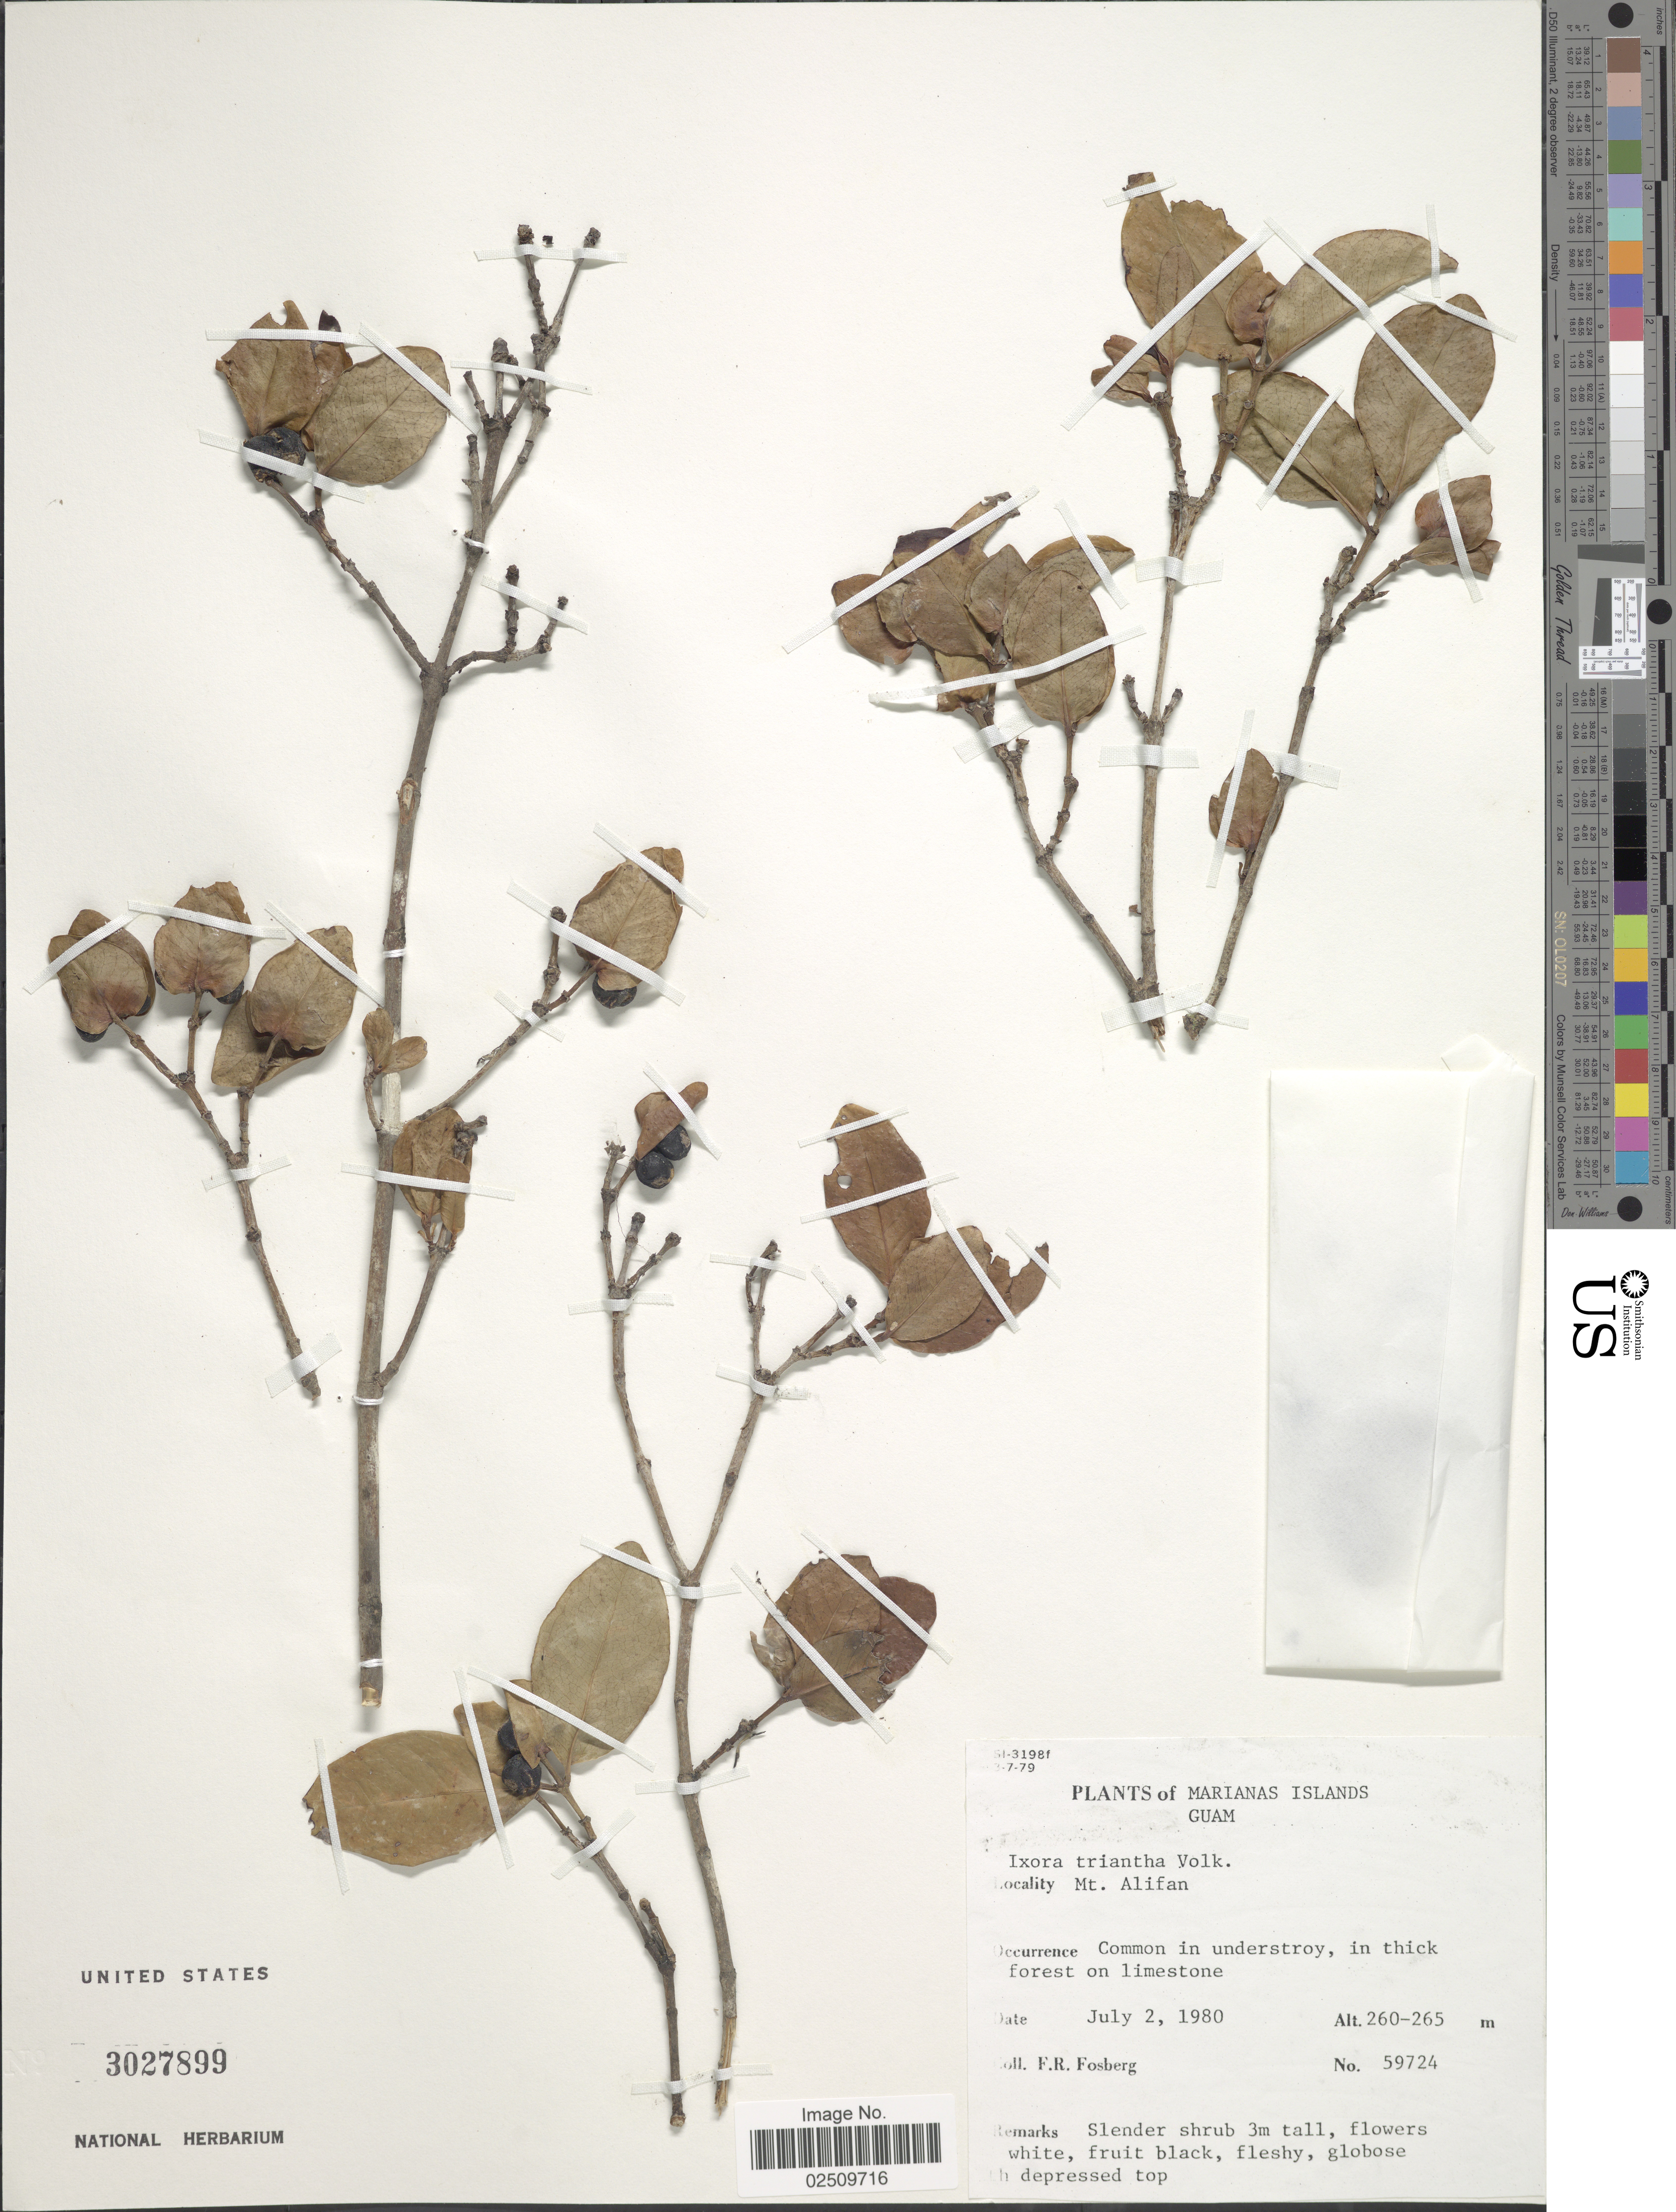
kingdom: Plantae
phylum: Tracheophyta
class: Magnoliopsida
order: Gentianales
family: Rubiaceae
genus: Ixora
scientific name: Ixora triantha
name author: Volkens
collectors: F. R. Fosberg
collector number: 59724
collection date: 1980-07-02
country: Guam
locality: Marianas Islands, Mt Alifan, Common in understroy, in thick forest on limestone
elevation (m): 260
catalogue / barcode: US 3027899